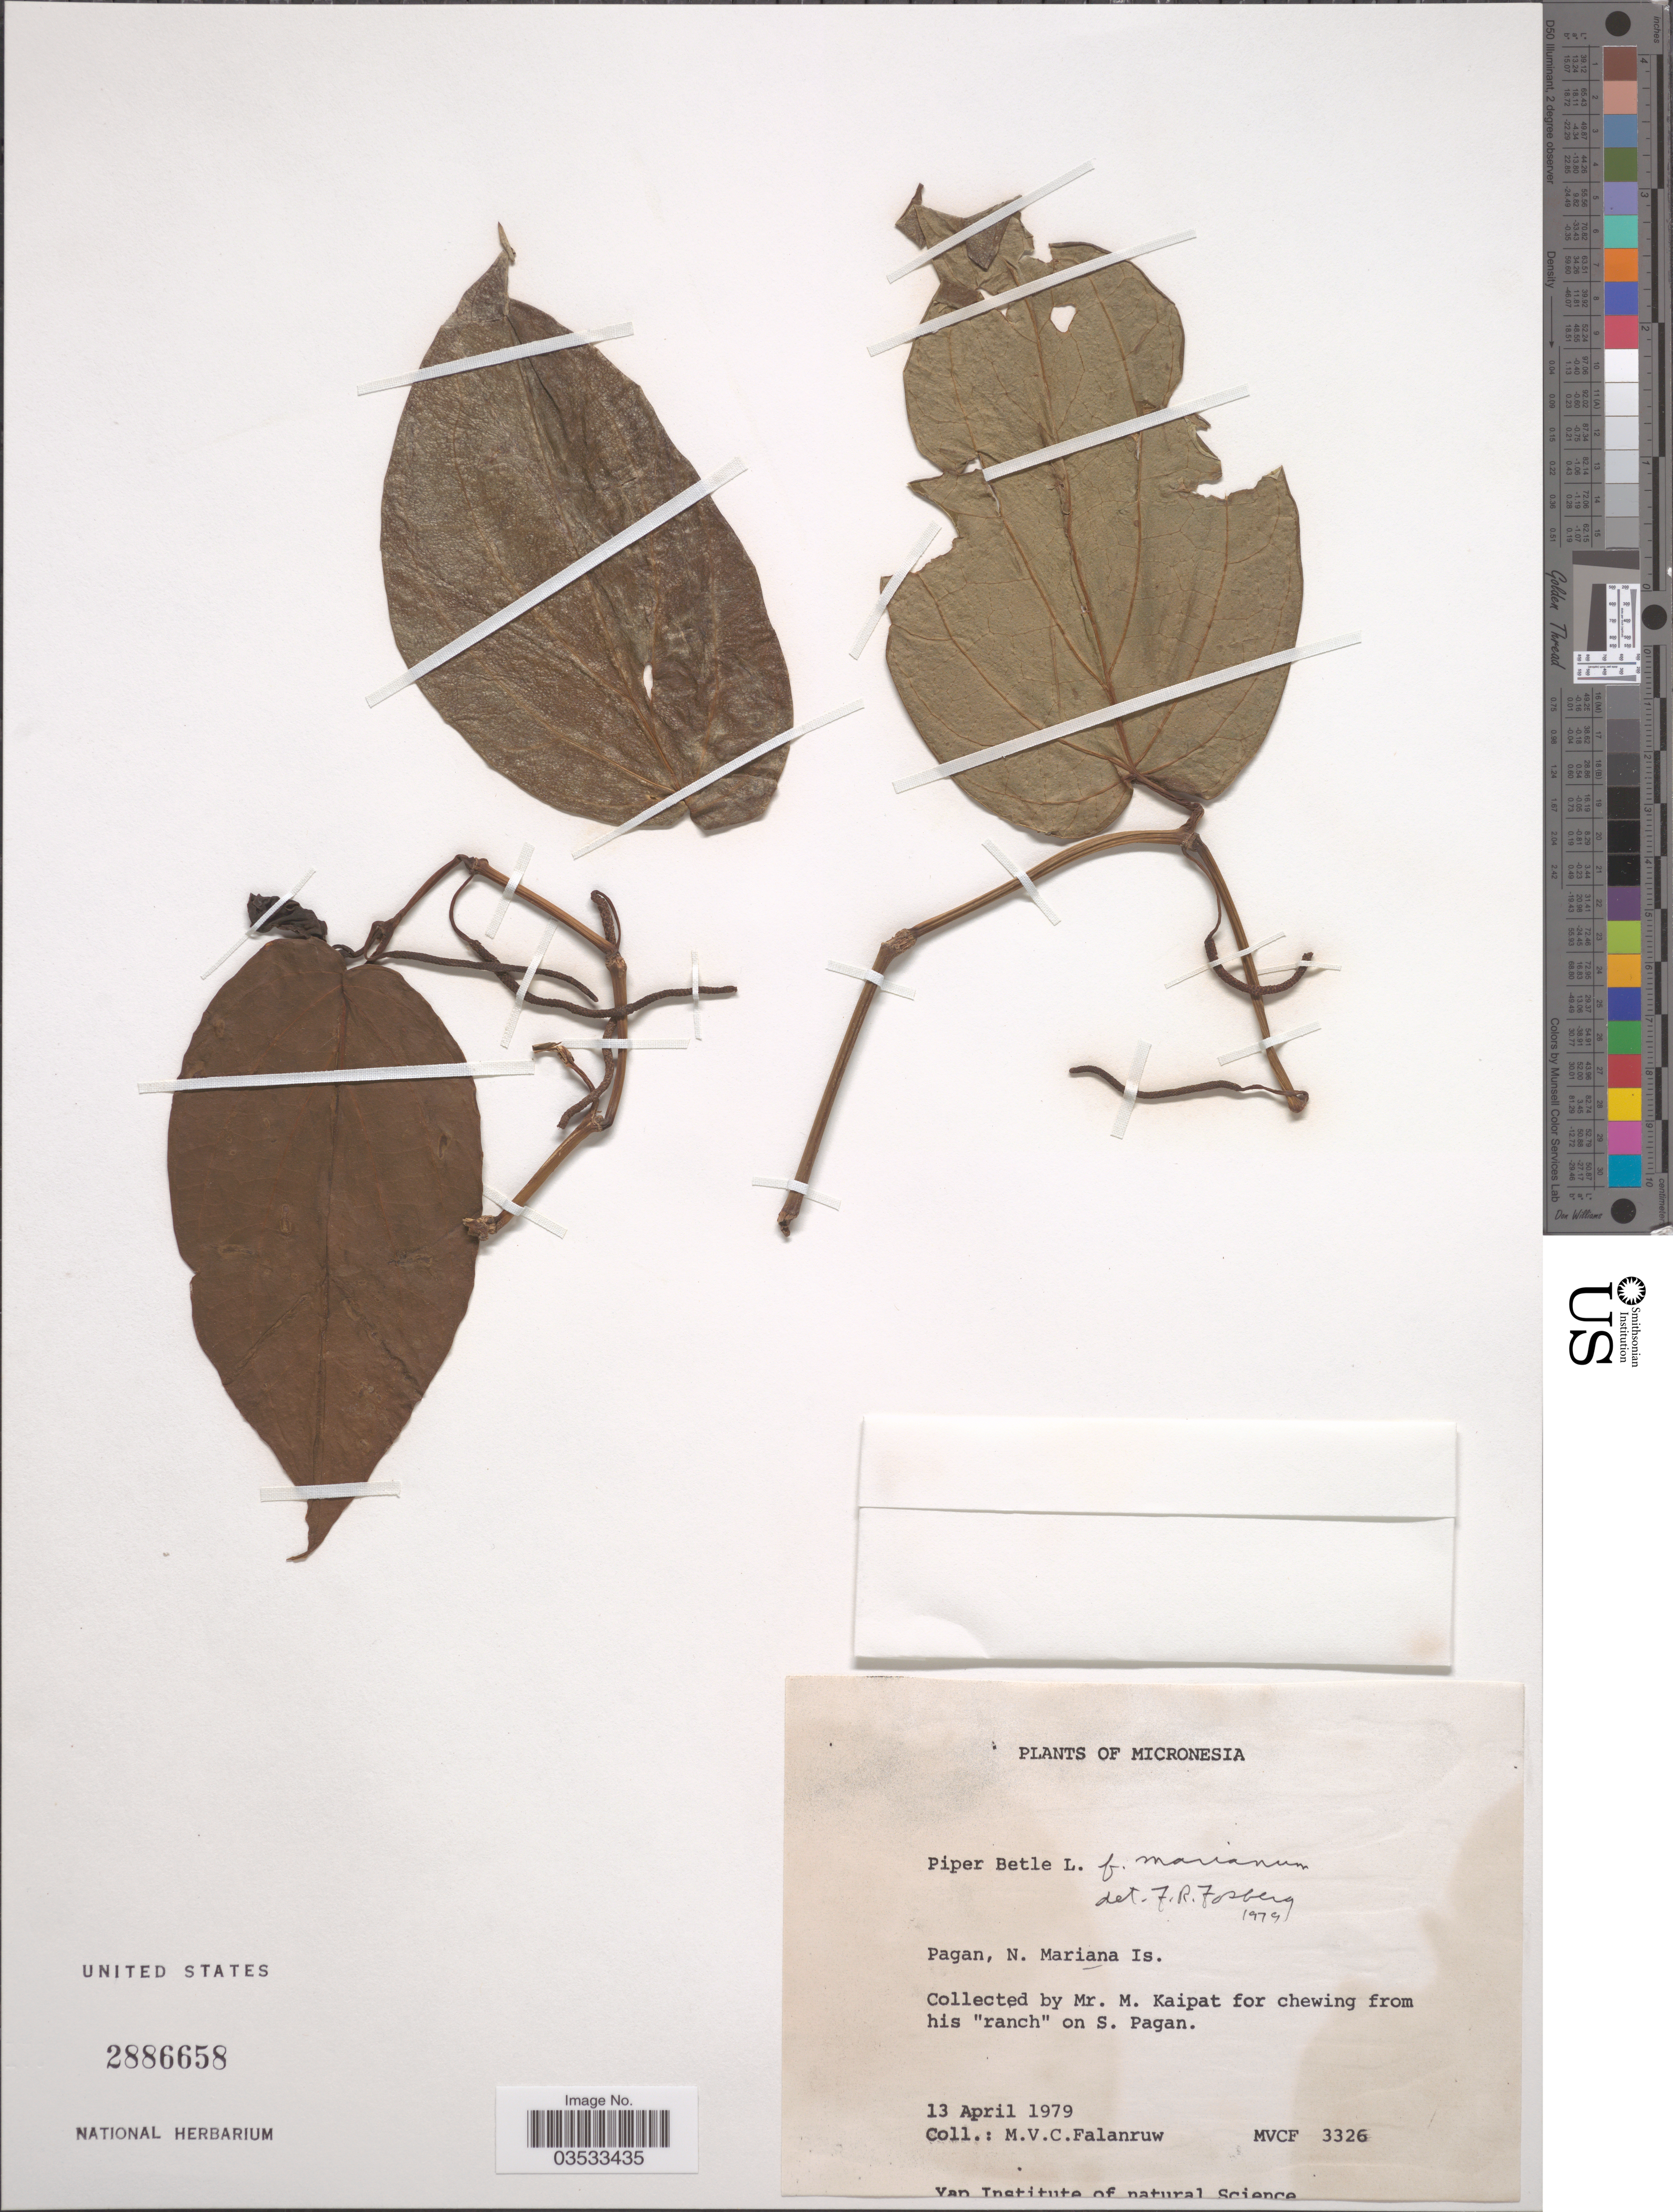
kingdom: Plantae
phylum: Tracheophyta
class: Magnoliopsida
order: Piperales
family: Piperaceae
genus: Piper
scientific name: Piper betle f. marianum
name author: (Opiz) Fosberg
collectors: M. V. Falanruw & M. Kaipat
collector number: MVCF3326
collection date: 1979-04-13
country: Northern Mariana Islands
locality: Micronesia. Pagan. From his 'ranch' on S. Pagan.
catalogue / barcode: US 2886658